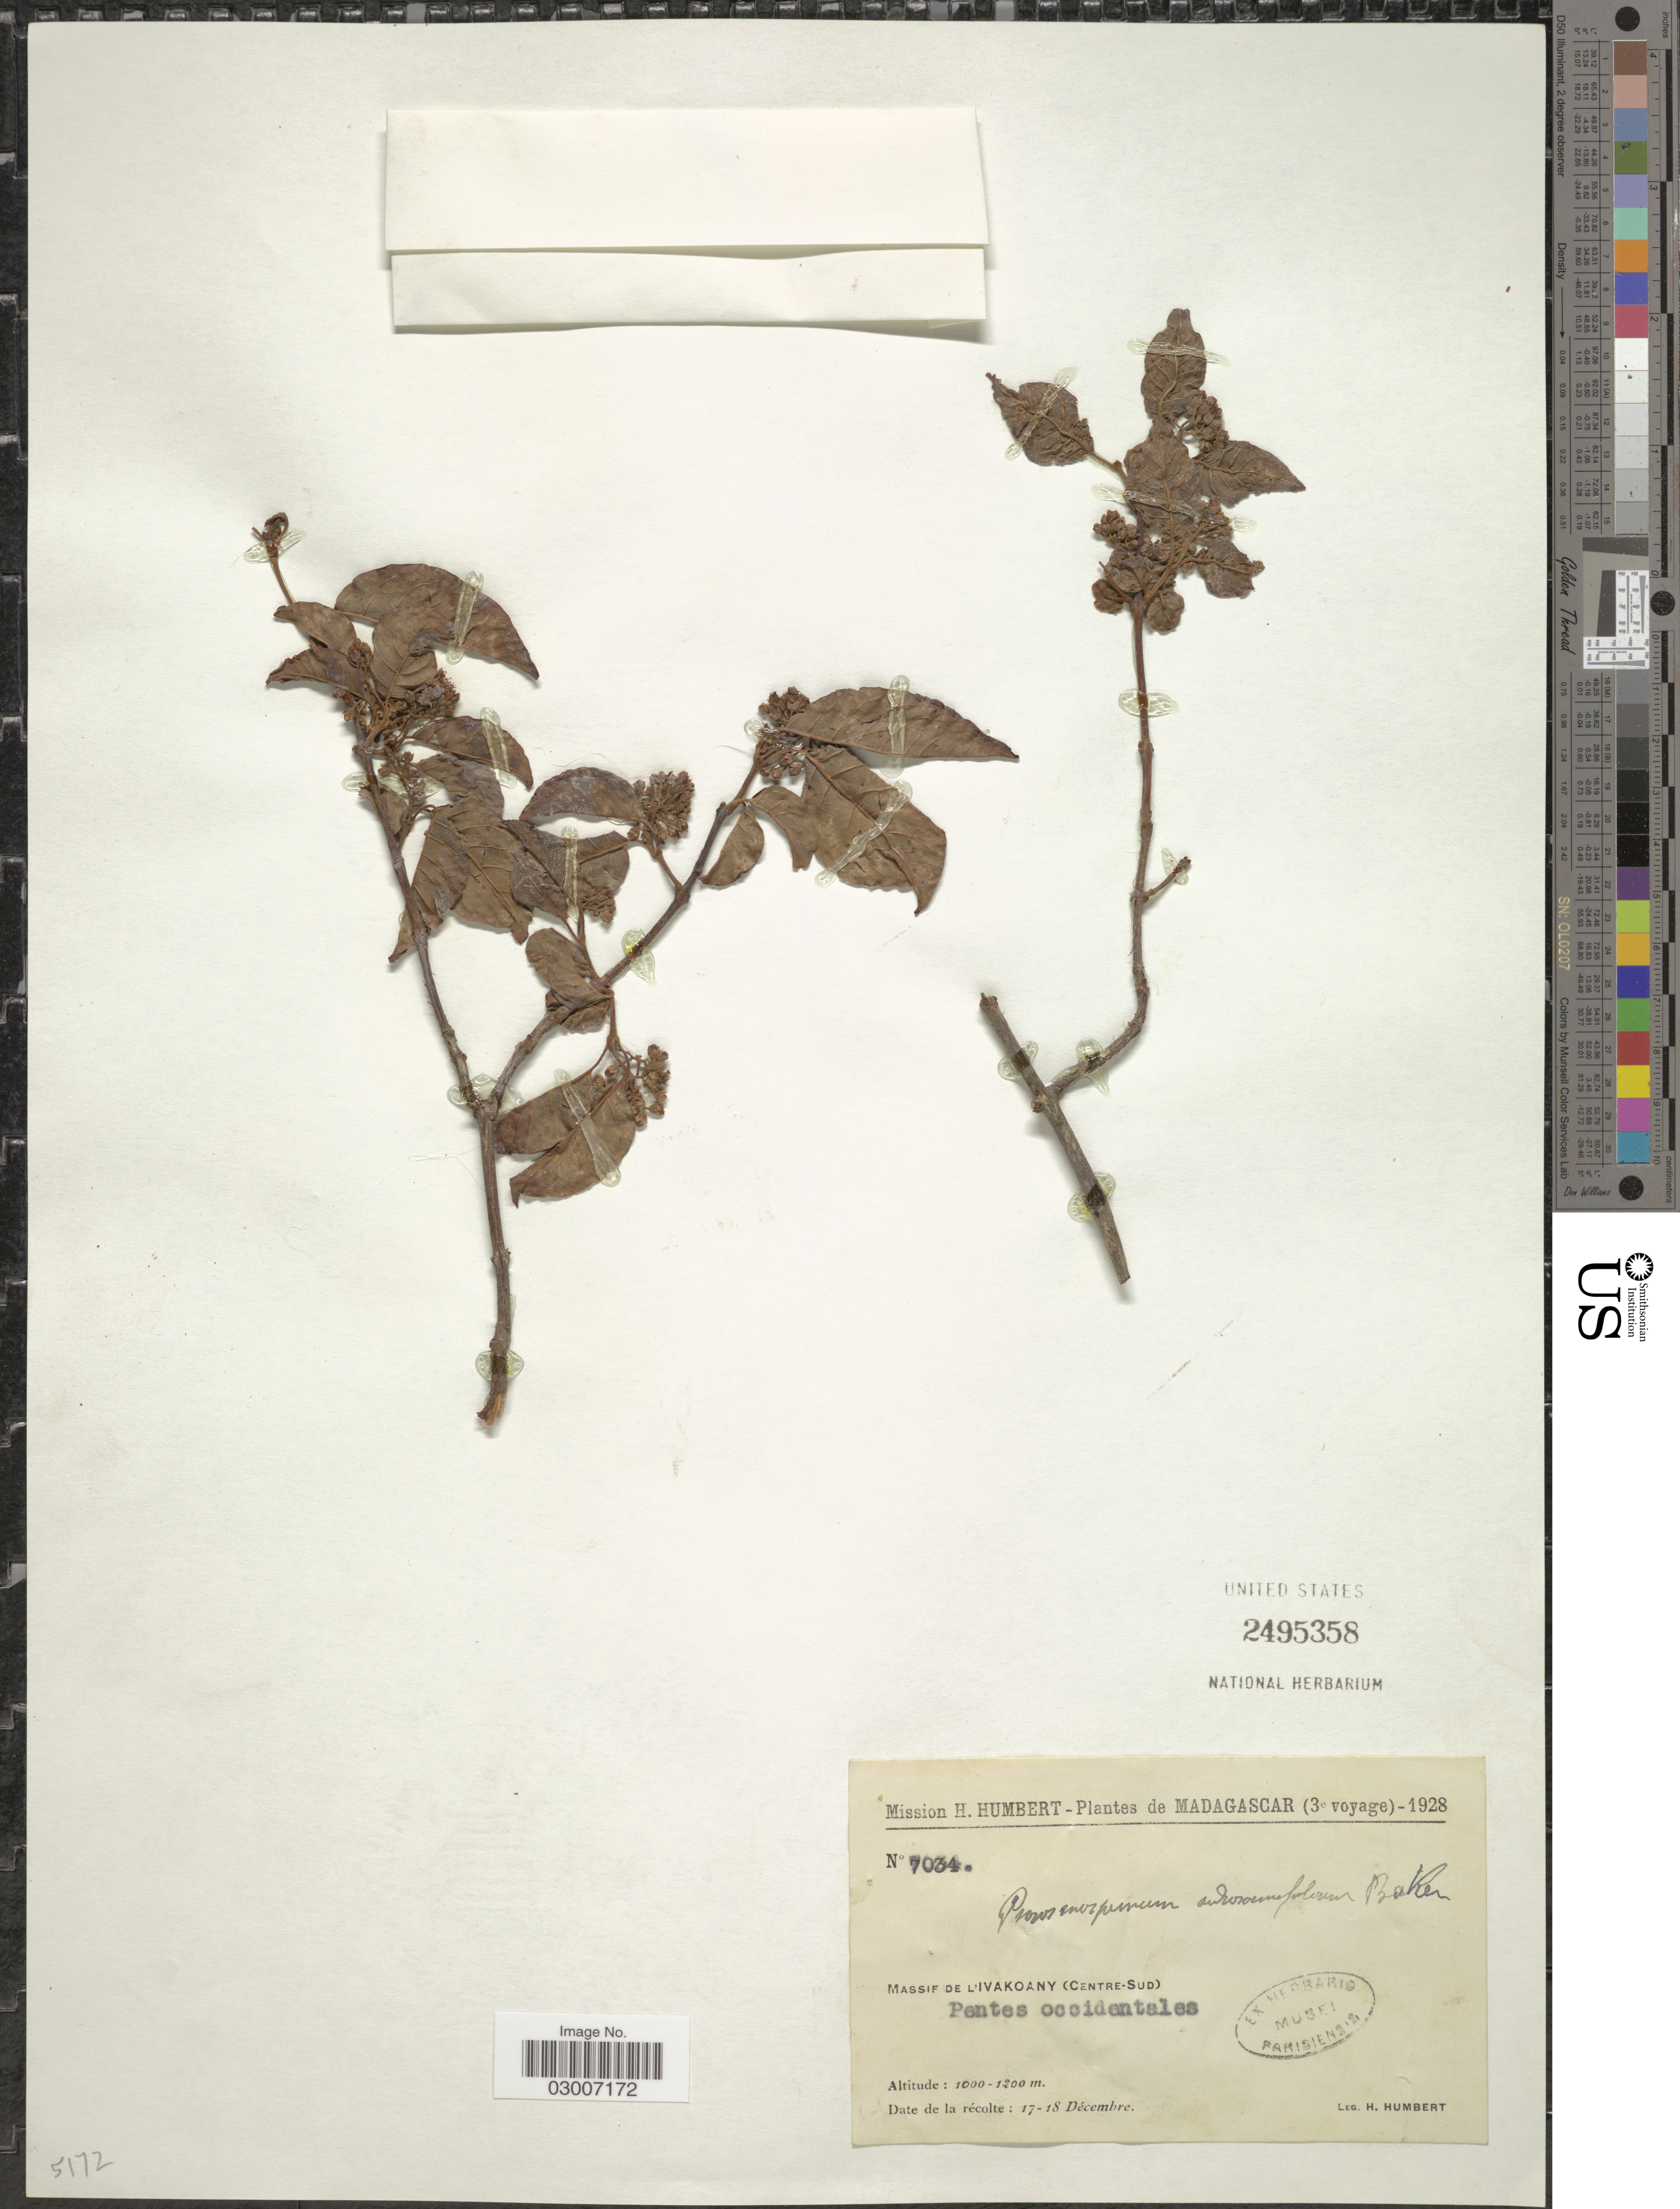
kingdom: Plantae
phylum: Tracheophyta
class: Magnoliopsida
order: Malpighiales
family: Hypericaceae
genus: Psorospermum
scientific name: Psorospermum androsaemifolium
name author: Baker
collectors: H. Humbert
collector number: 7034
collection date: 1928-12-17/1928-12-18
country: Madagascar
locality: Massif de l'Ivakoany (Centre-Sud). Pentes occidentales.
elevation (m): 1000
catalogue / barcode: US 2495358